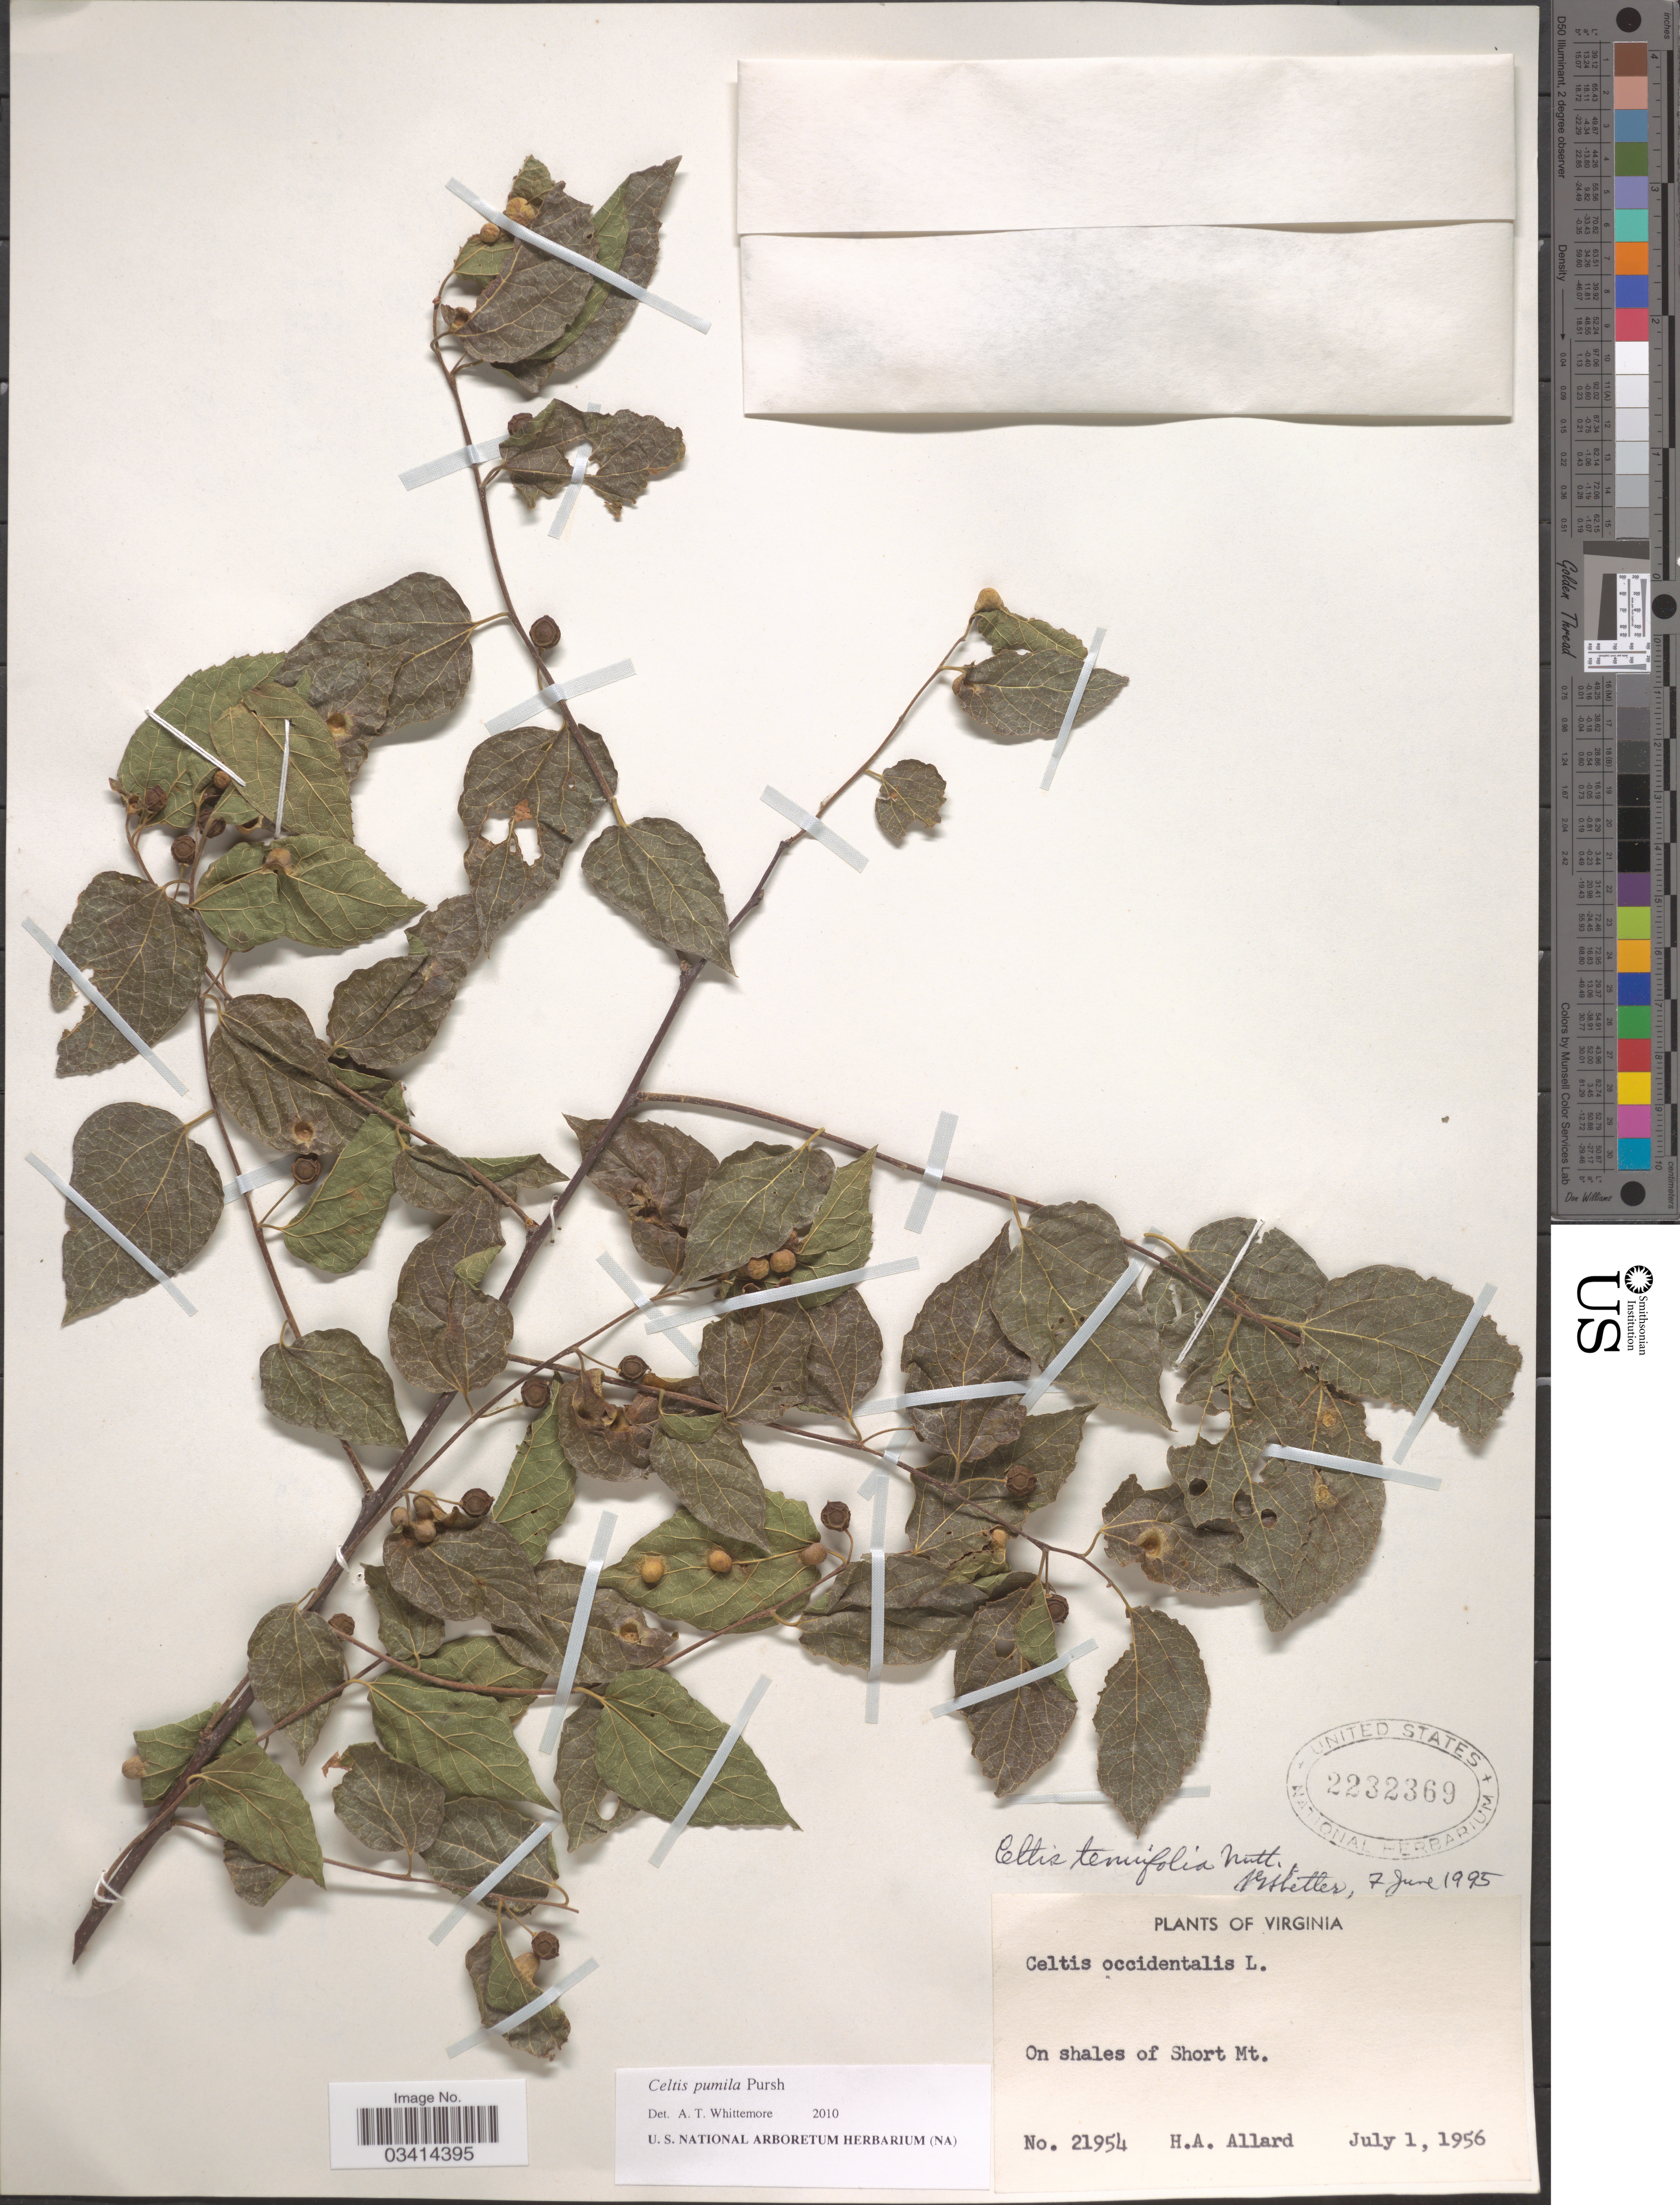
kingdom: Plantae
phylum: Tracheophyta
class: Magnoliopsida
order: Rosales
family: Cannabaceae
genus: Celtis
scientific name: Celtis tenuifolia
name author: Nutt.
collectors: H. A. Allard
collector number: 21954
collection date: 1956-07-01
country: United States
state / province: Virginia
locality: On shales of Short Mt.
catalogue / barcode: US 2232369